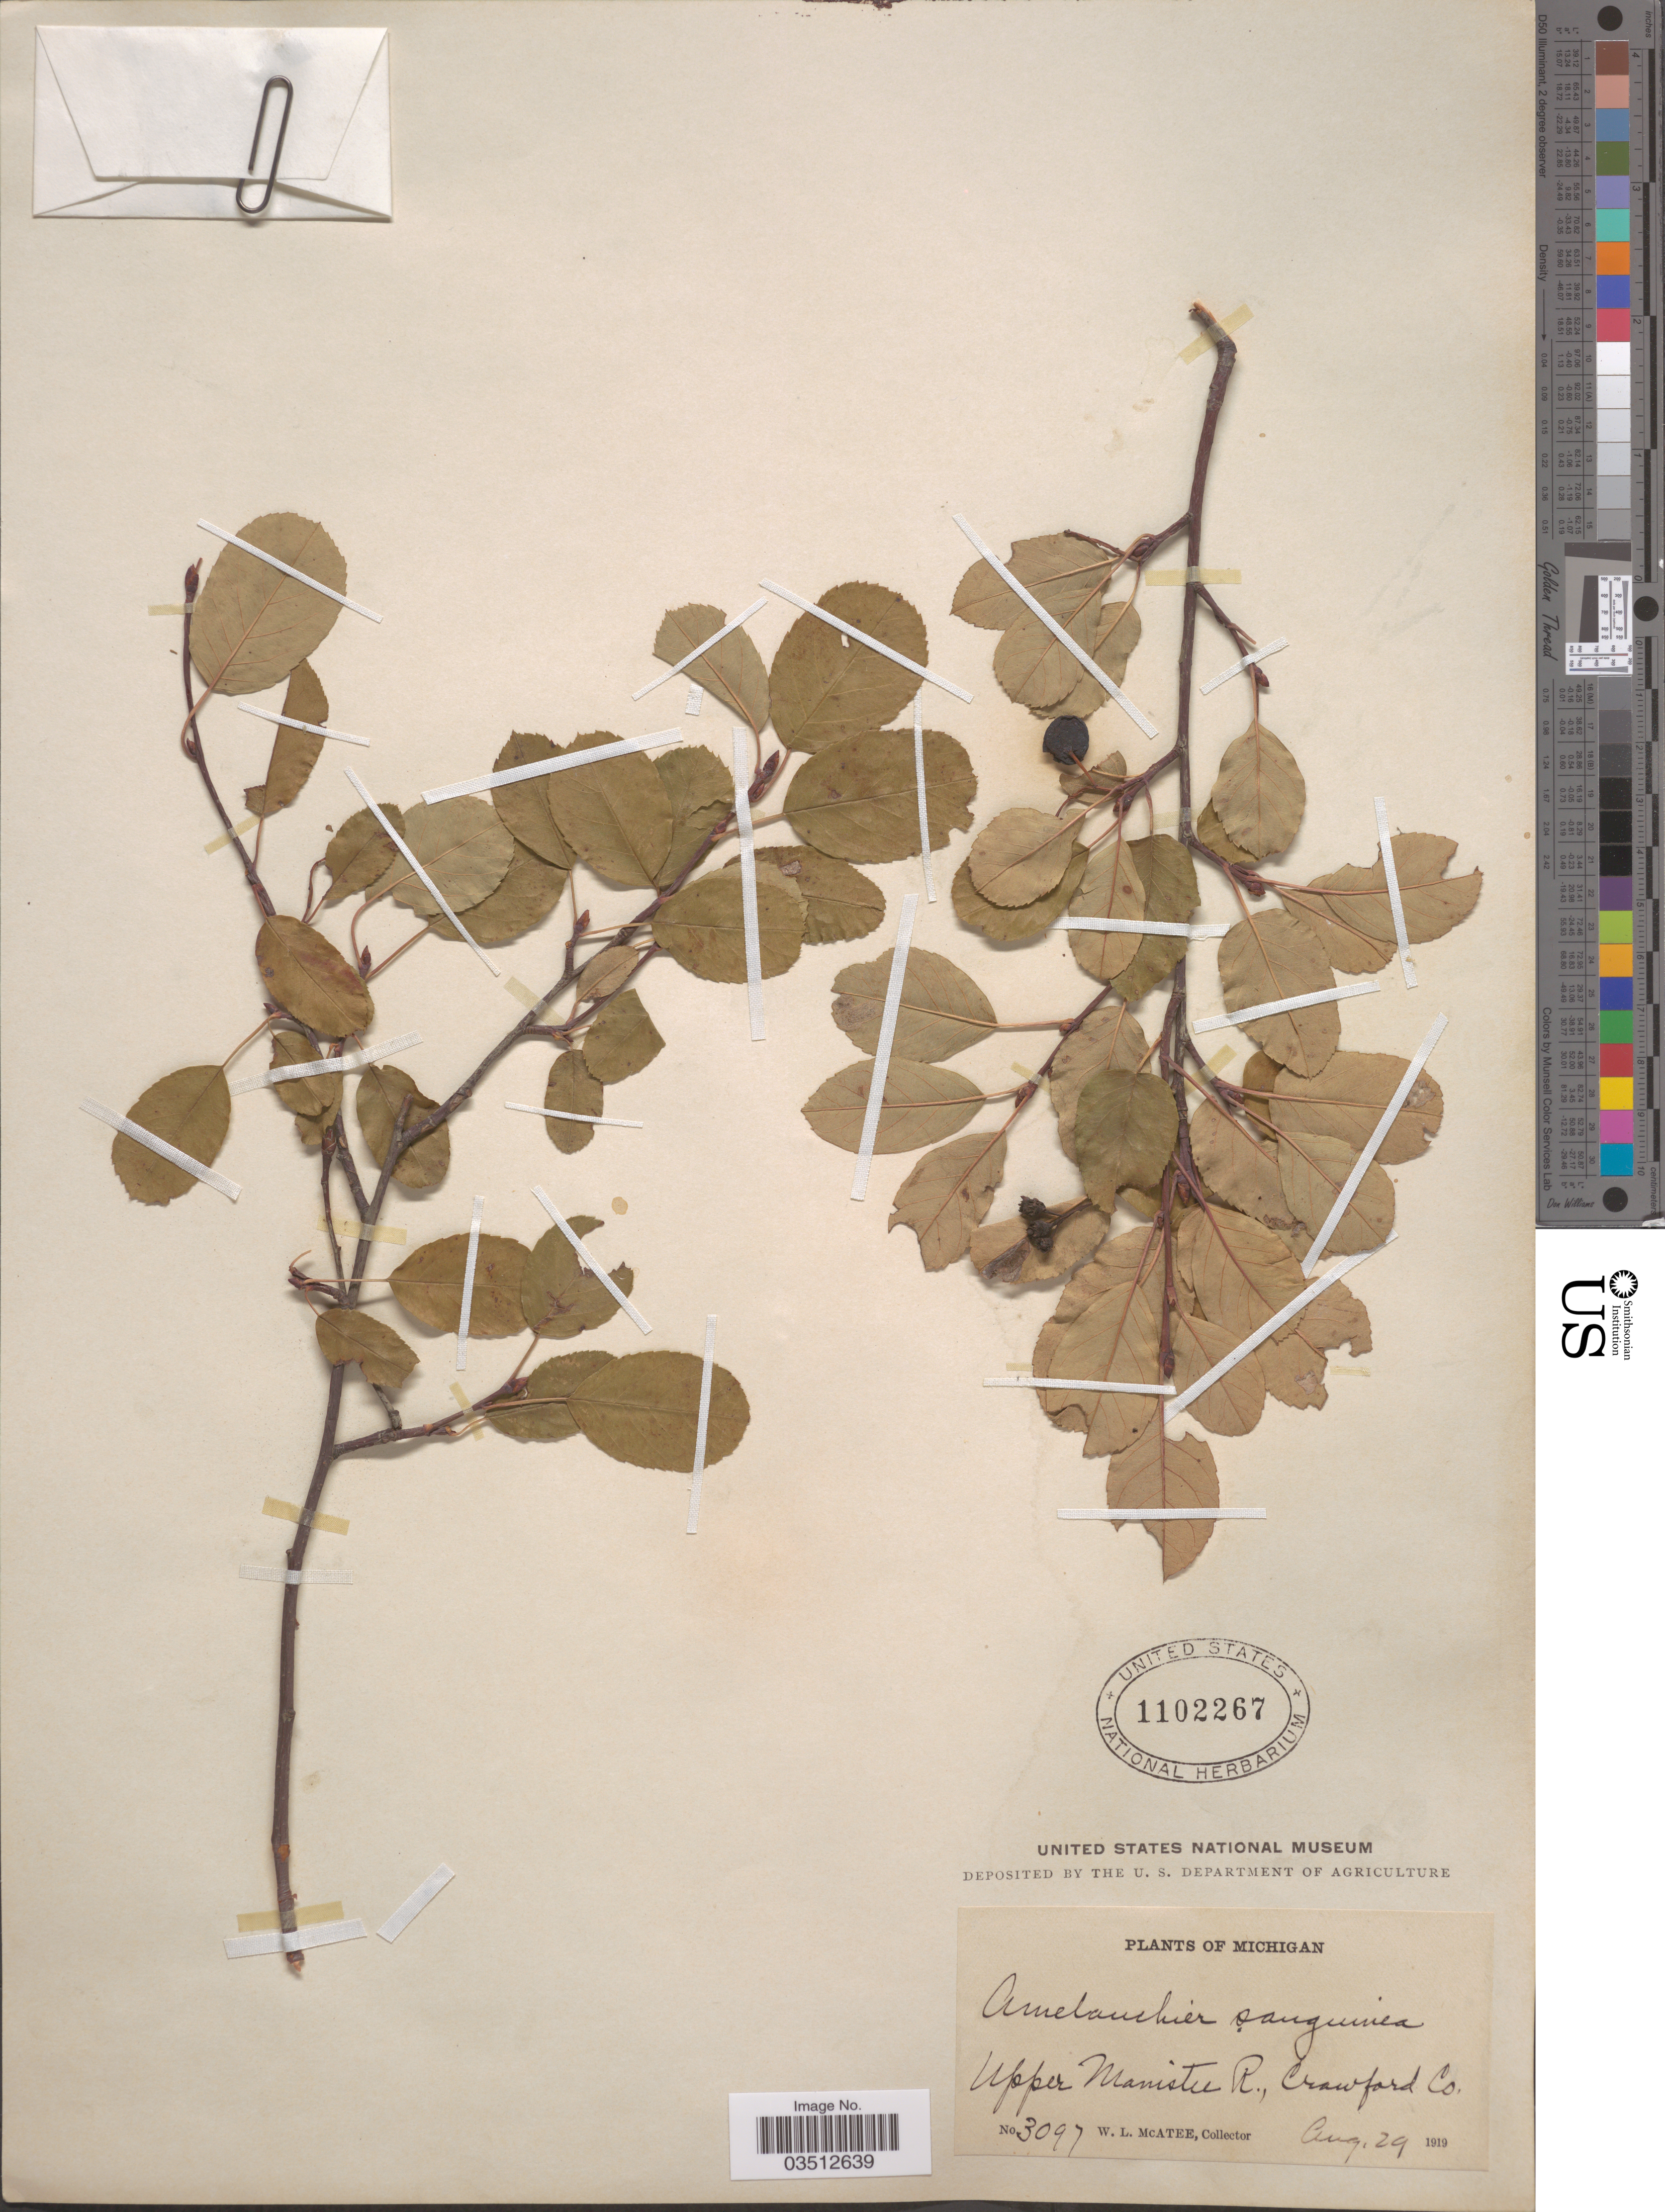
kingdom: Plantae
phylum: Tracheophyta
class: Magnoliopsida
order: Rosales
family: Rosaceae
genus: Amelanchier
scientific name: Amelanchier sanguinea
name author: (Pursh) DC.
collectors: W. McAtee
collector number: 3097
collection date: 1919-08-29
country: United States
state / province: Michigan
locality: Upper Manistee R., Crawford Co.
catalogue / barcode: US 1102267